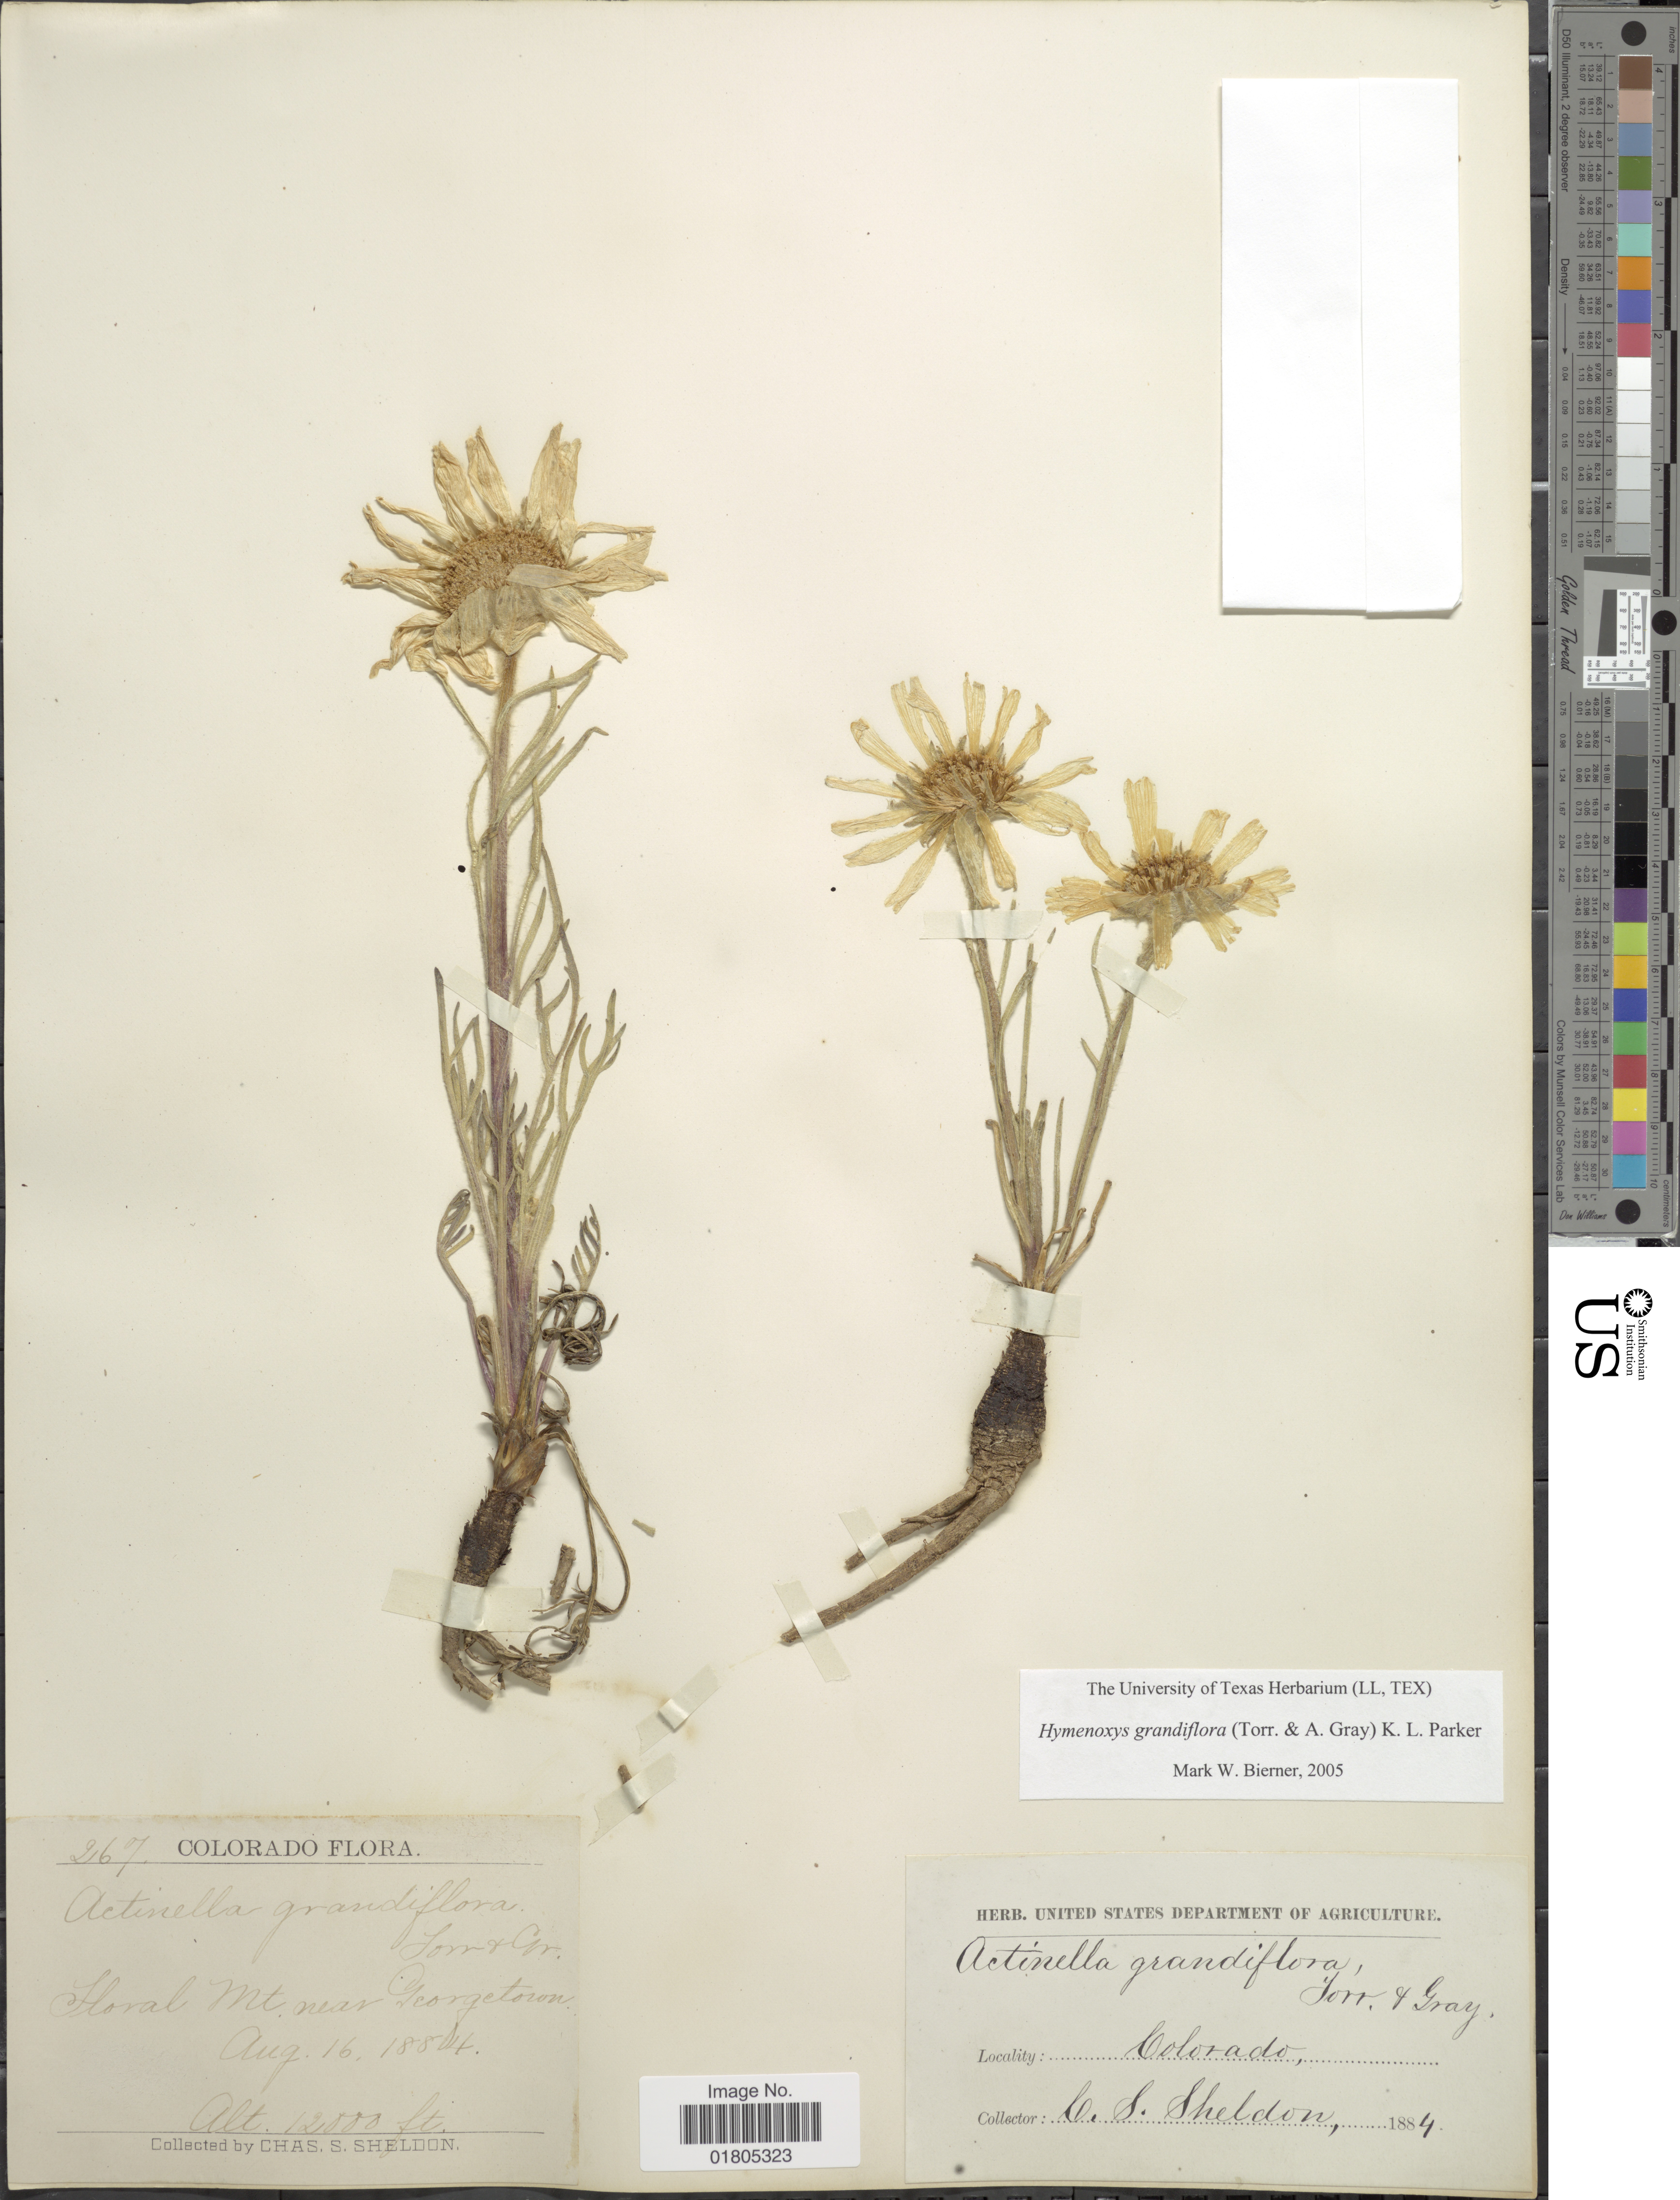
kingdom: Plantae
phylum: Tracheophyta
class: Magnoliopsida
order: Asterales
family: Asteraceae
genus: Actinea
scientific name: Actinea grandiflora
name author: (Torr. & A. Gray) Kuntze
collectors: C. S. Sheldon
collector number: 267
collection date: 1884-08-16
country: United States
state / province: Colorado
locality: Floral Mt. near Georgetown